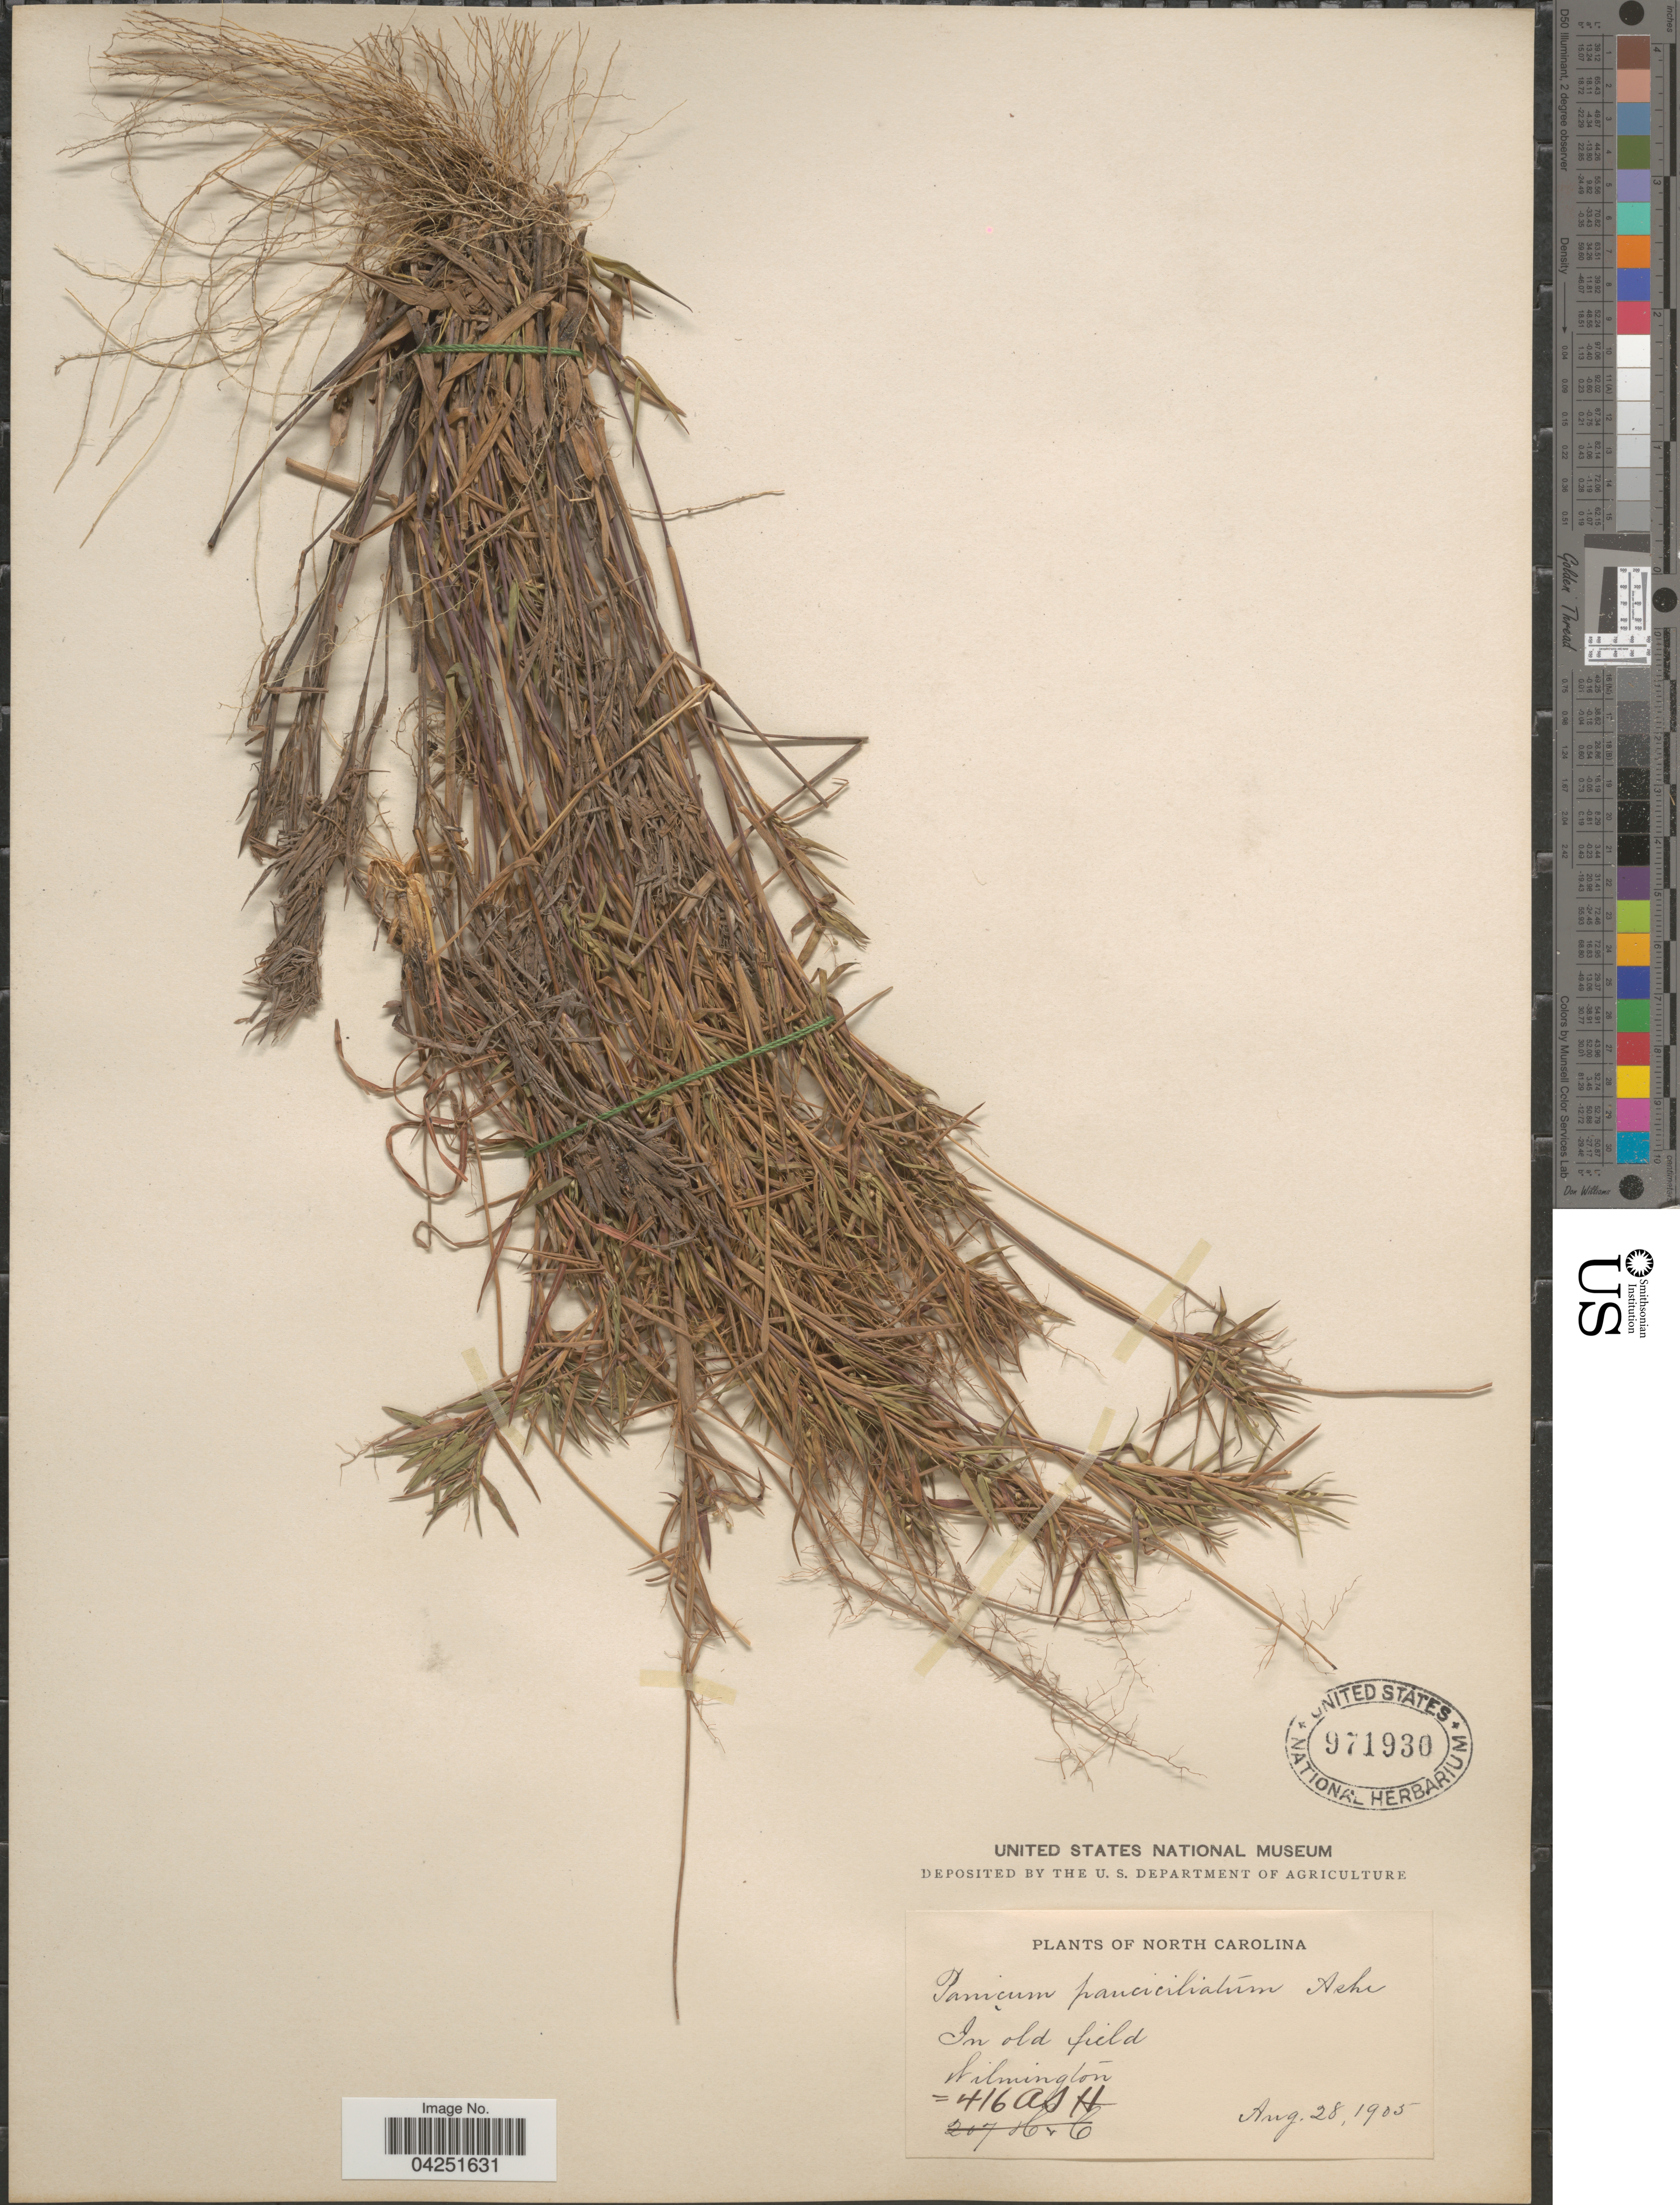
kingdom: Plantae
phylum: Tracheophyta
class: Liliopsida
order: Poales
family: Poaceae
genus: Dichanthelium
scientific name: Dichanthelium acuminatum var. acuminatum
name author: (Sw.) Gould & C.A. Clark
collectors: A. S. Hitchcock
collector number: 416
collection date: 1905-08-28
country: United States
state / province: North Carolina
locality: In old field. Wilmington.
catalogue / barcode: US 971930